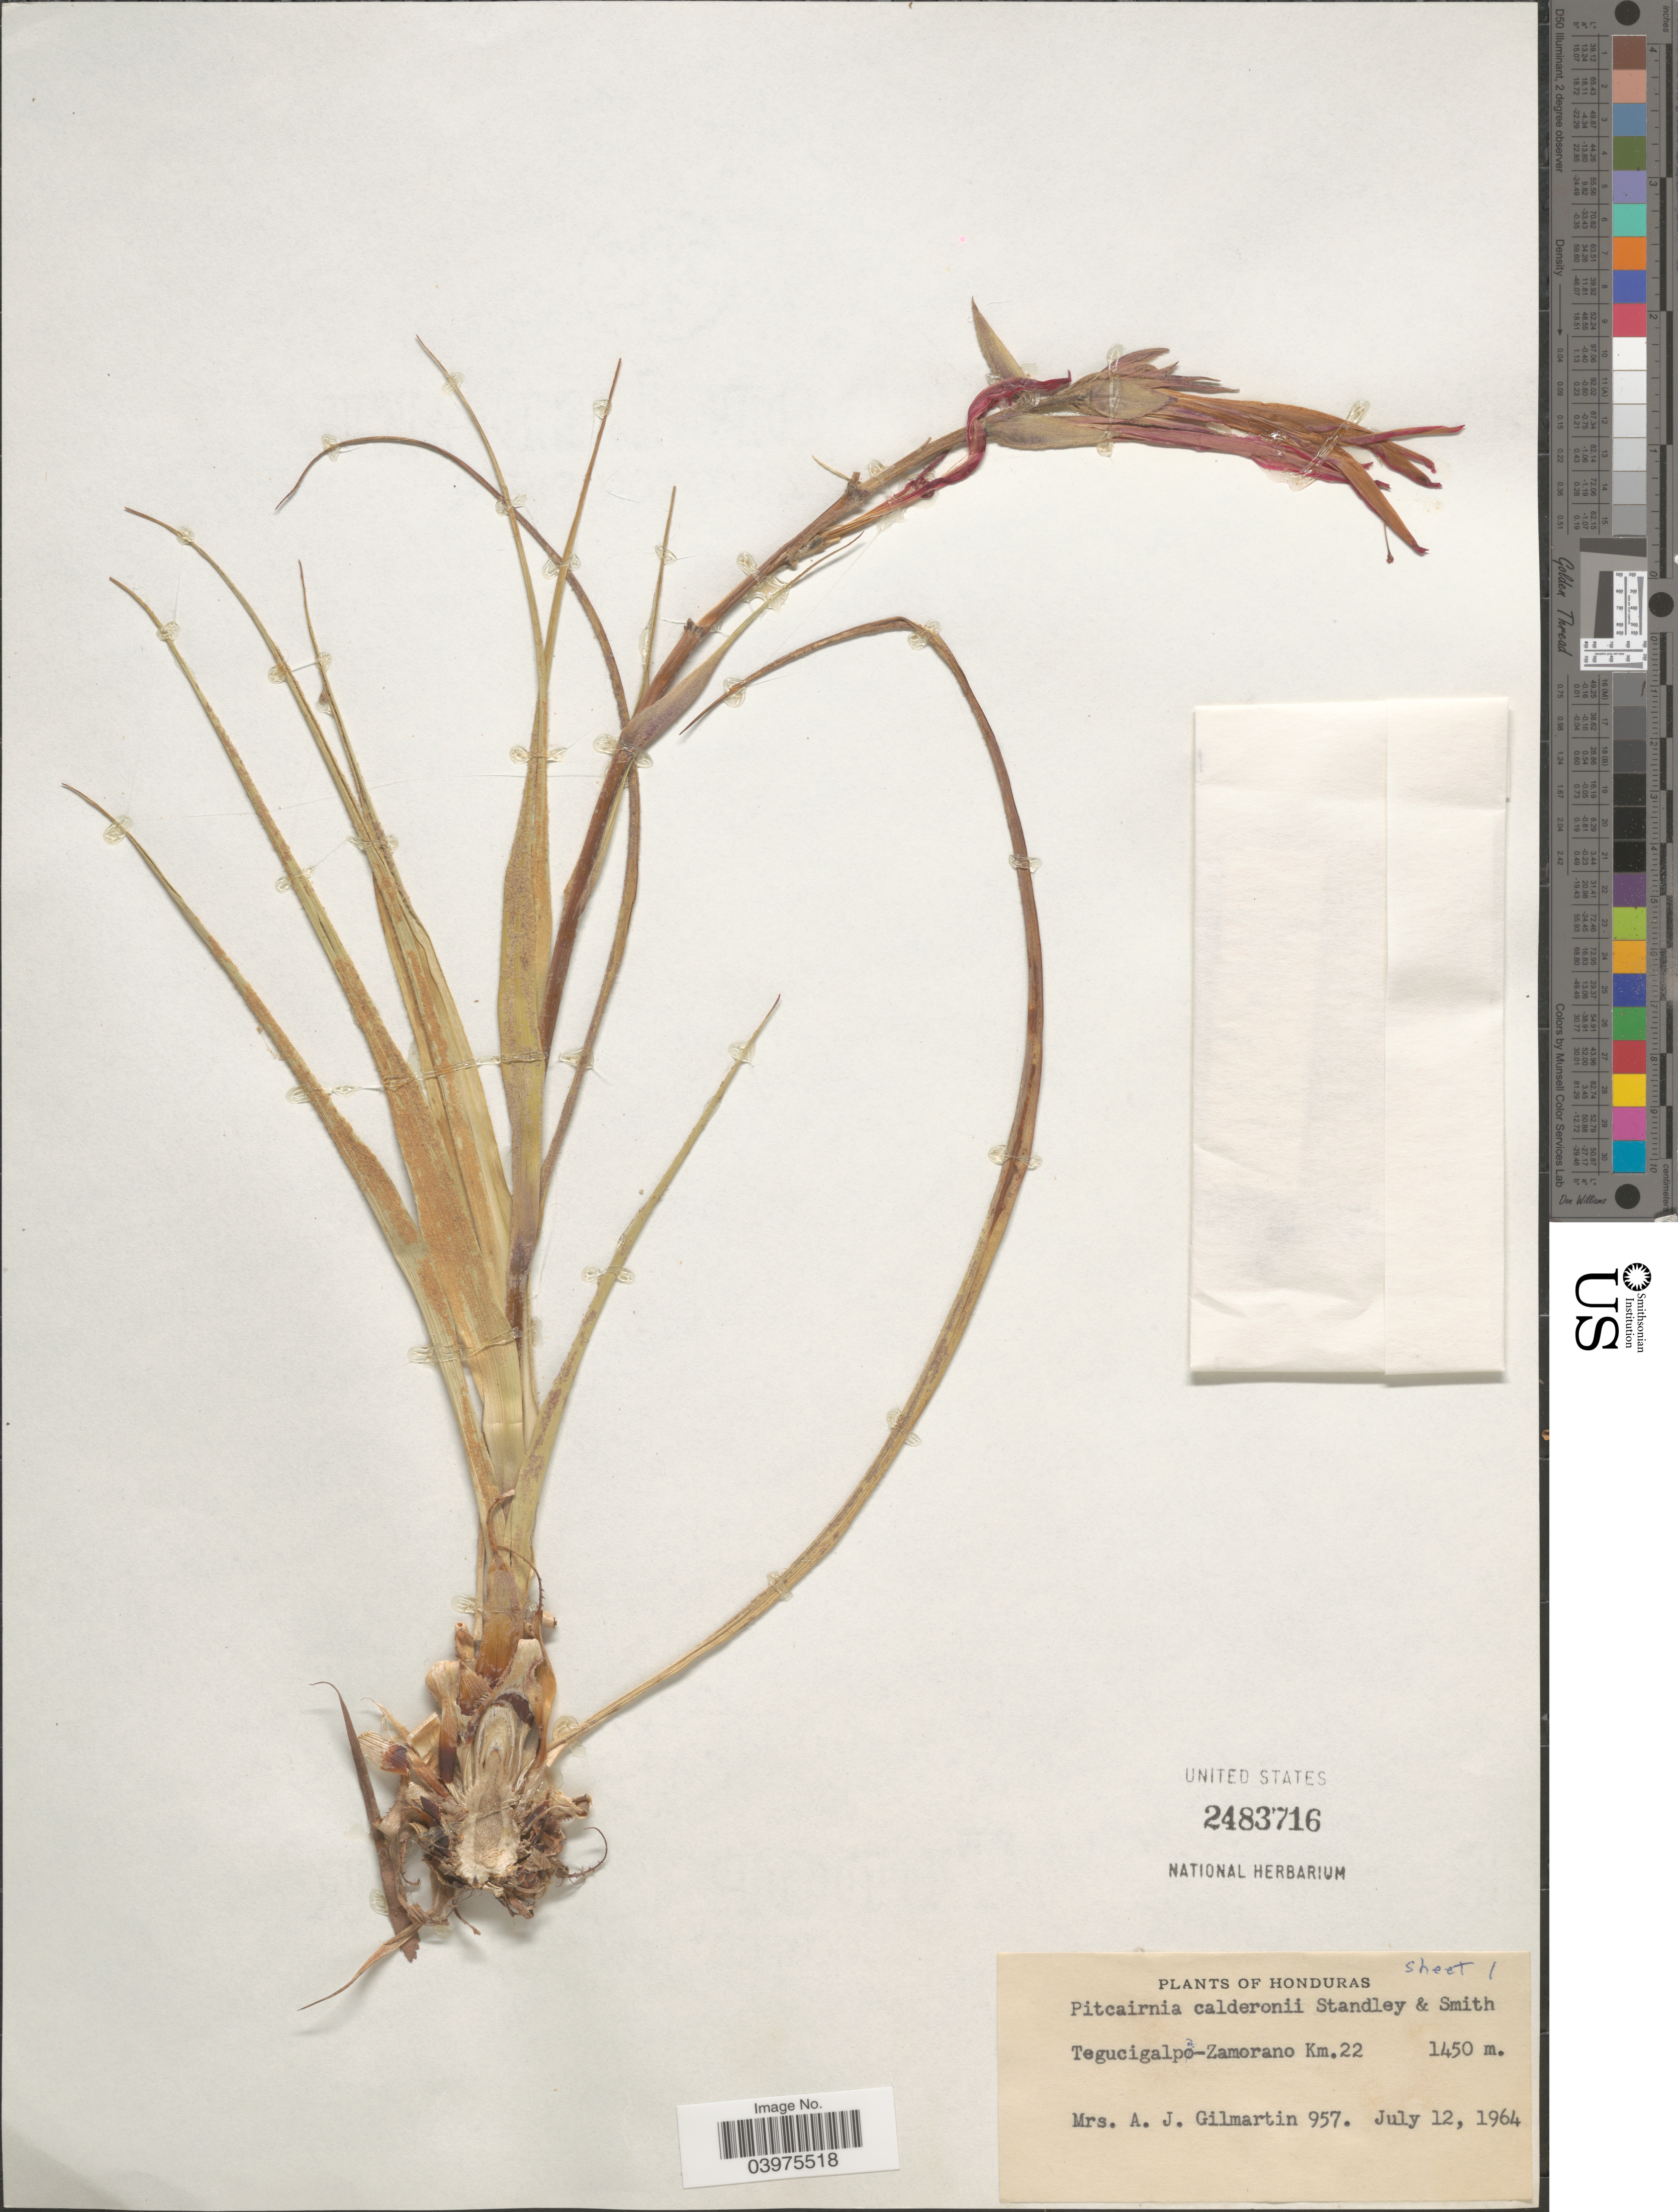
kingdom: Plantae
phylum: Tracheophyta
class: Liliopsida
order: Poales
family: Bromeliaceae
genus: Pitcairnia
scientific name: Pitcairnia calderonii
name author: Standl. & L.B. Sm.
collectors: A. J. Gilmartin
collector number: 957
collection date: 1964-07-12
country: Honduras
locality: Tegucigalpa-Zamorano Km. 22.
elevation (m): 1450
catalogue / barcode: US 2483716